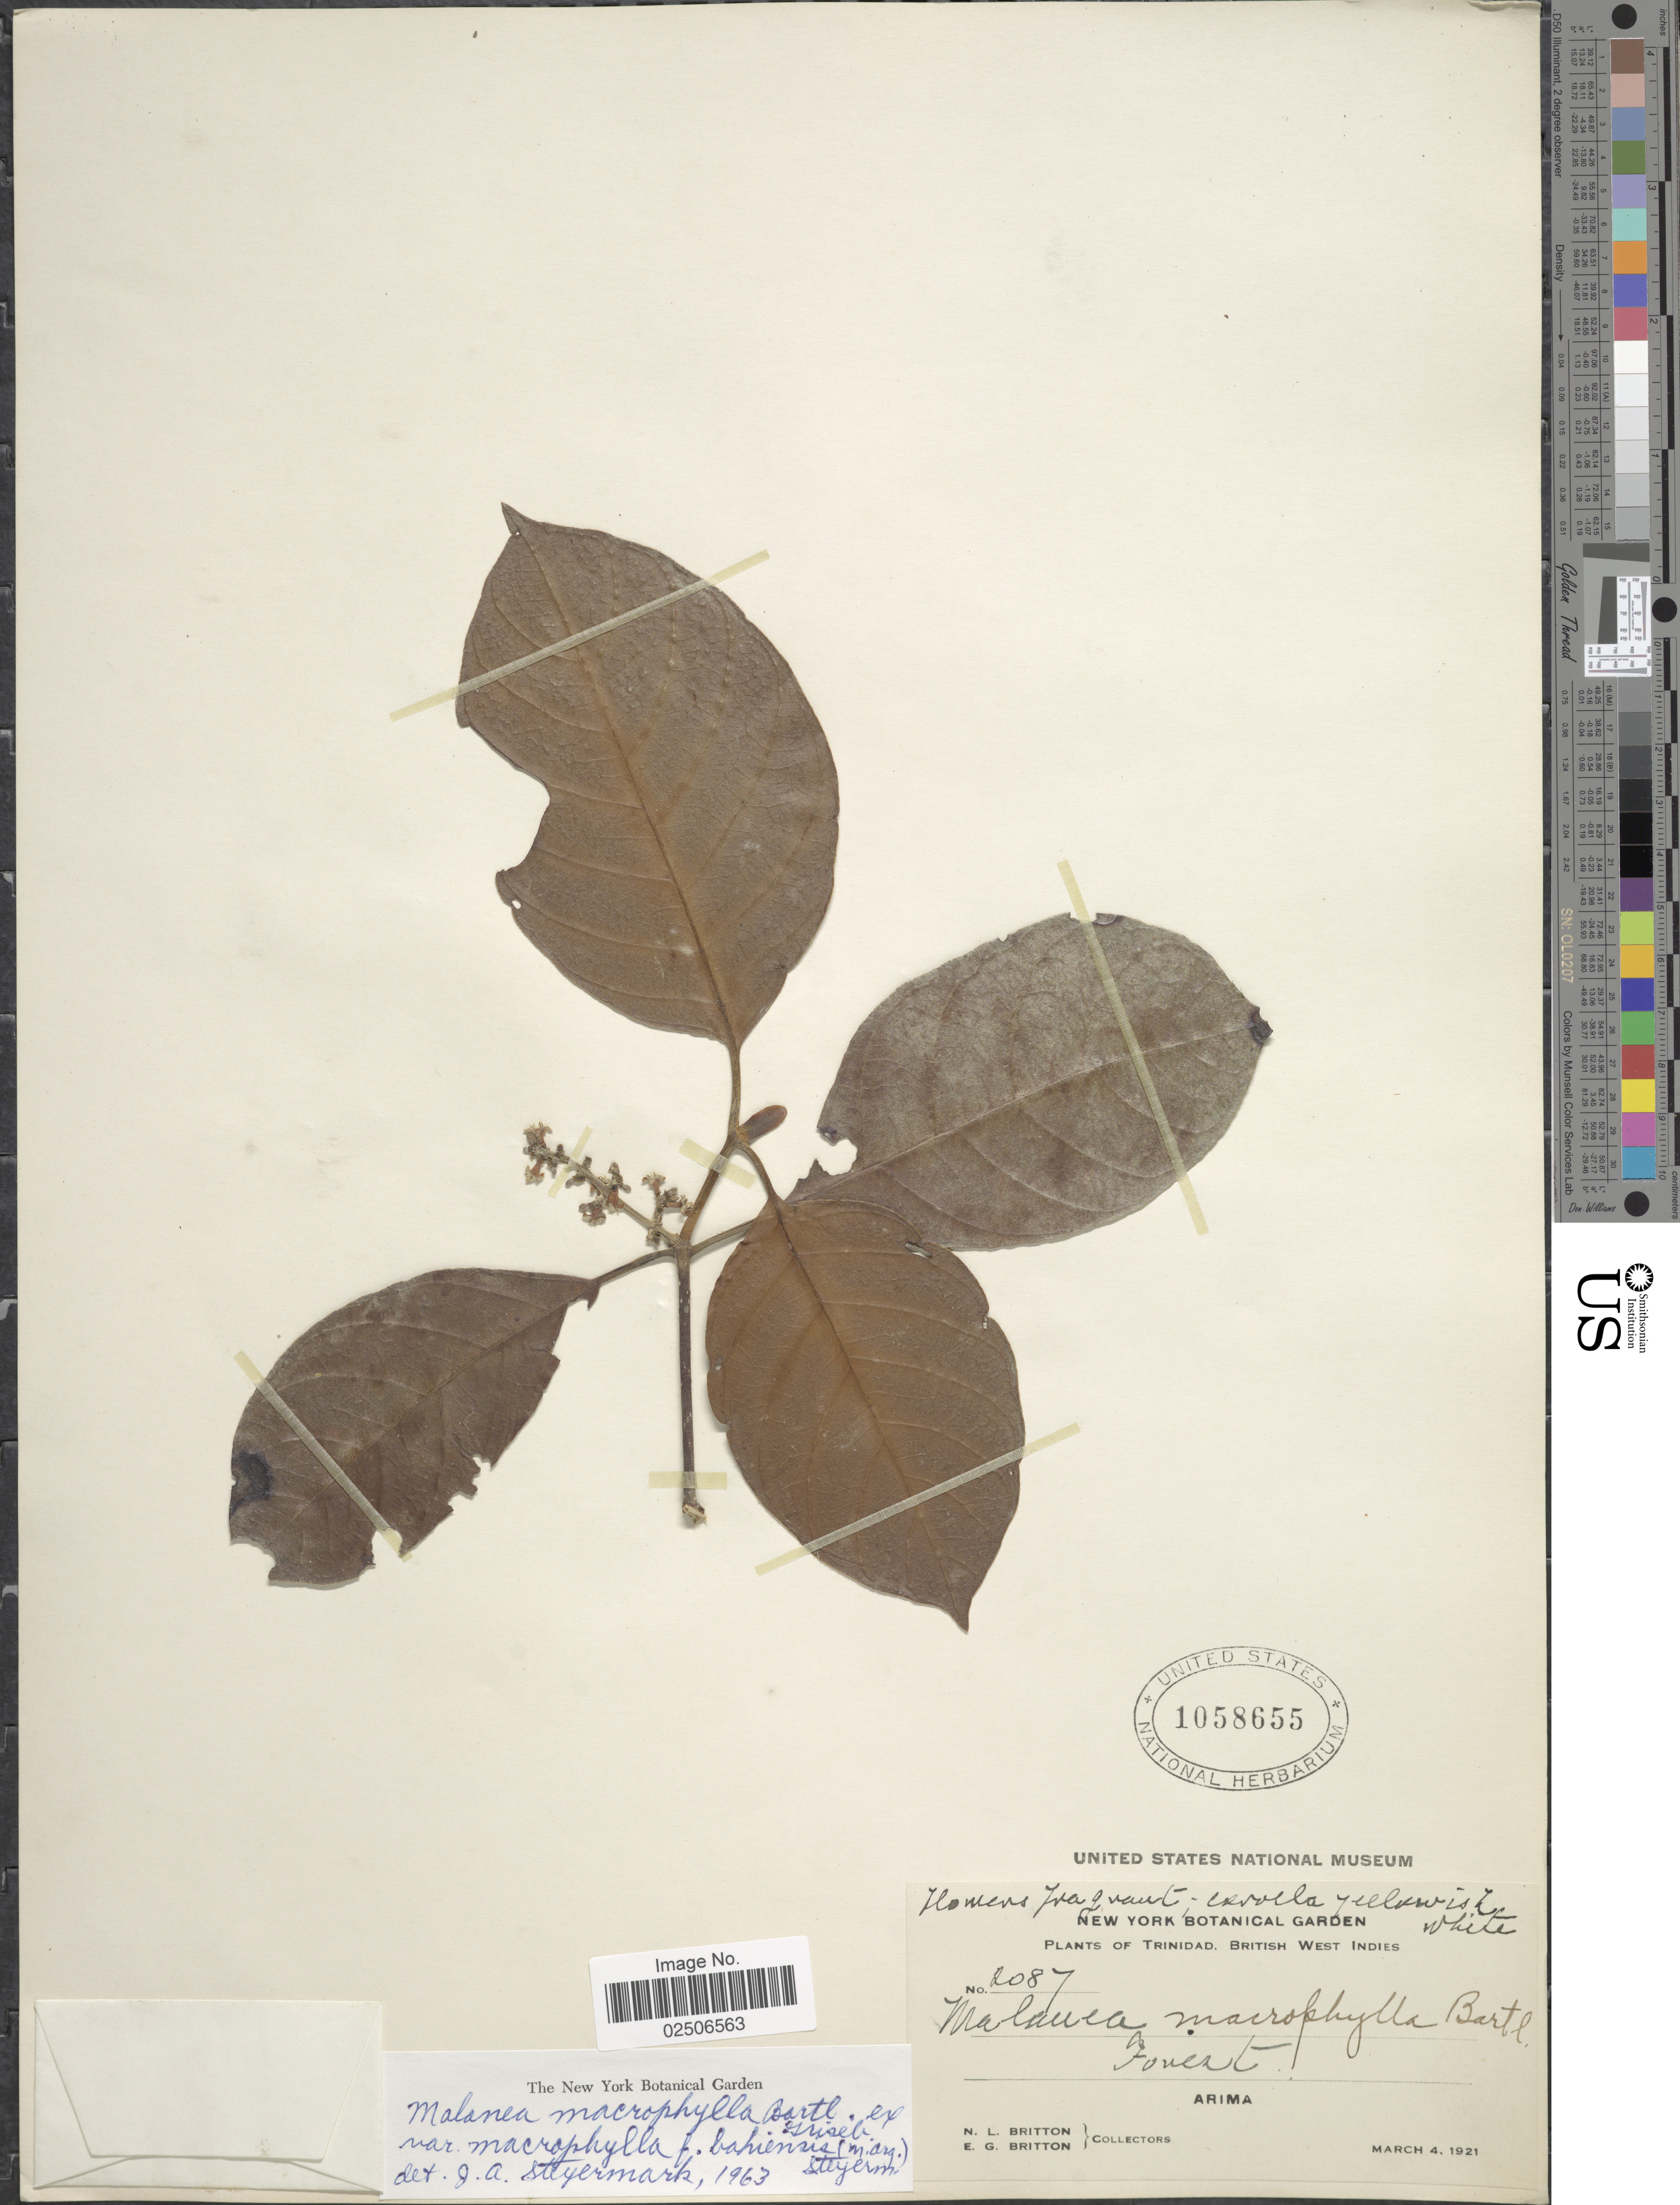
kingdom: Plantae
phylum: Tracheophyta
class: Magnoliopsida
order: Gentianales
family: Rubiaceae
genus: Malanea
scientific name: Malanea macrophylla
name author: Bartl. ex Griseb.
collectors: N. Britton & E. G. Britton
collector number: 2087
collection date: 1921-03-04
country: Trinidad and Tobago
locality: Trinidad, British West Indies, Arima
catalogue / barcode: US 1058655